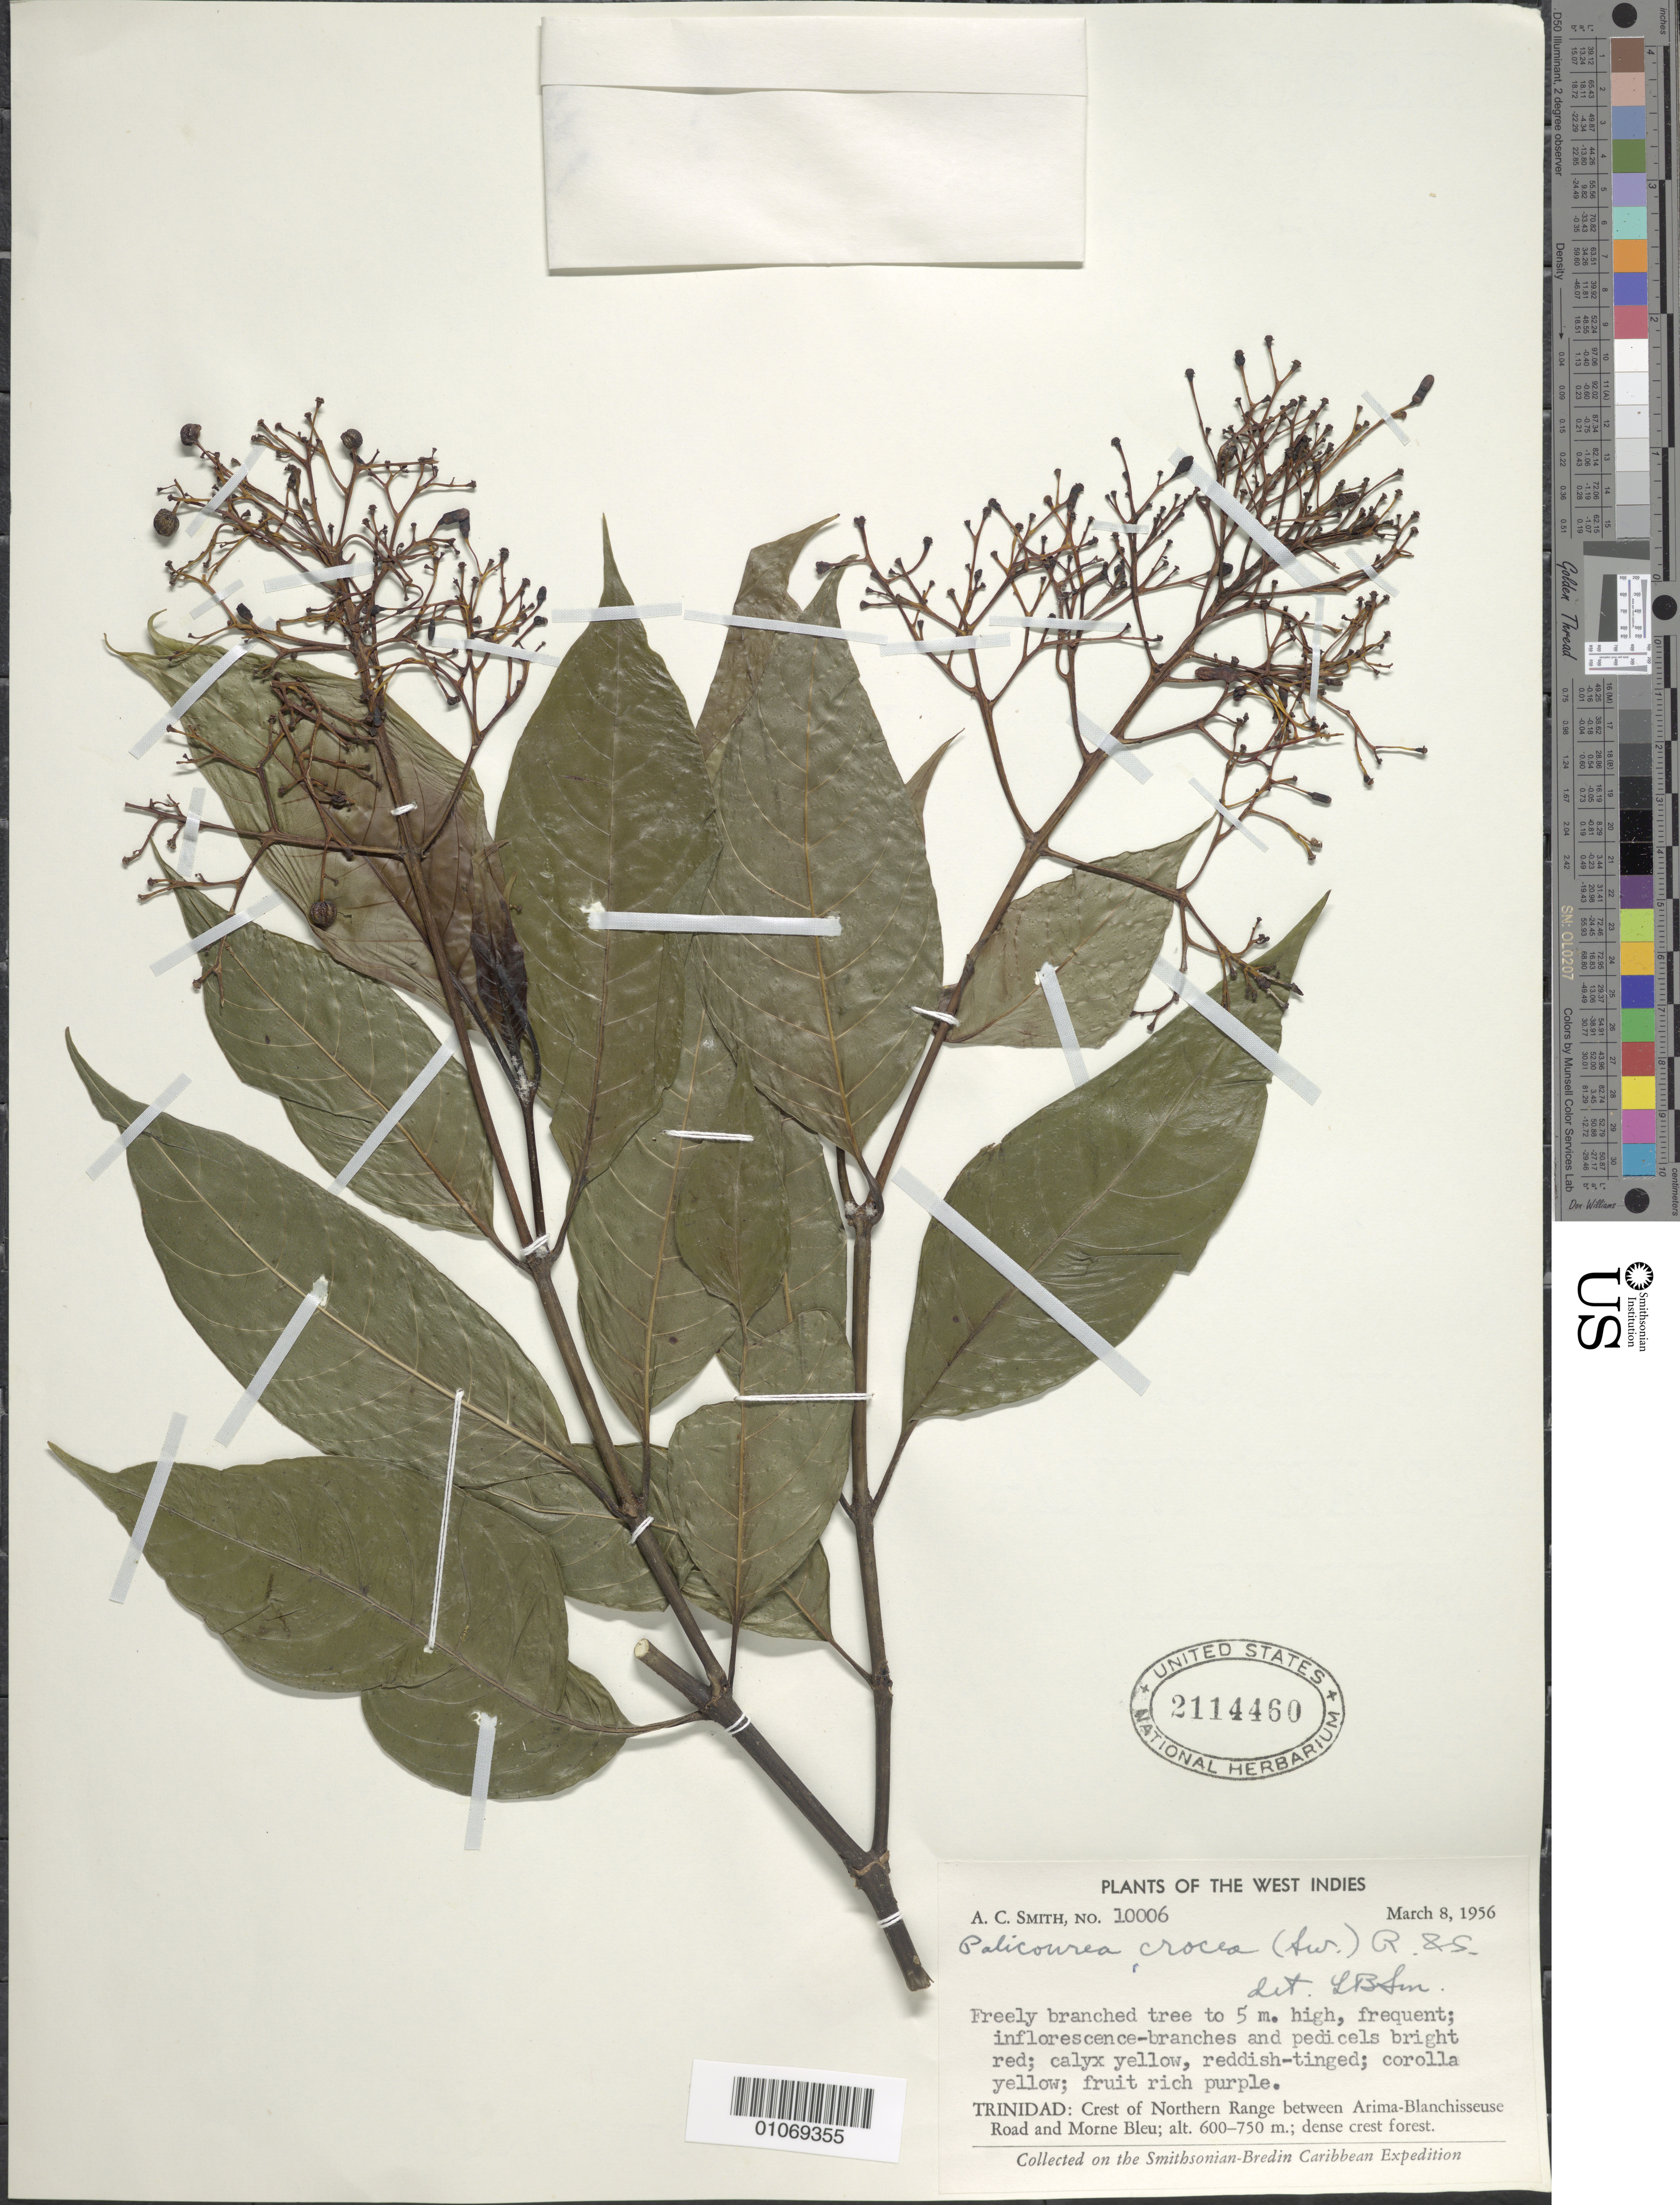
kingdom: Plantae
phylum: Tracheophyta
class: Magnoliopsida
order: Gentianales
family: Rubiaceae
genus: Palicourea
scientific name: Palicourea crocea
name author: (Sw.) Schult.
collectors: A. C. Smith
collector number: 10006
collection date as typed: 08 Mar 1956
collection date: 1956-03-08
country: Trinidad and Tobago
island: Trinidad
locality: Crest of Northern Range between Arima-Blanchisseuse Road and Morne Bleu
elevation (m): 600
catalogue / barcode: US 2114460